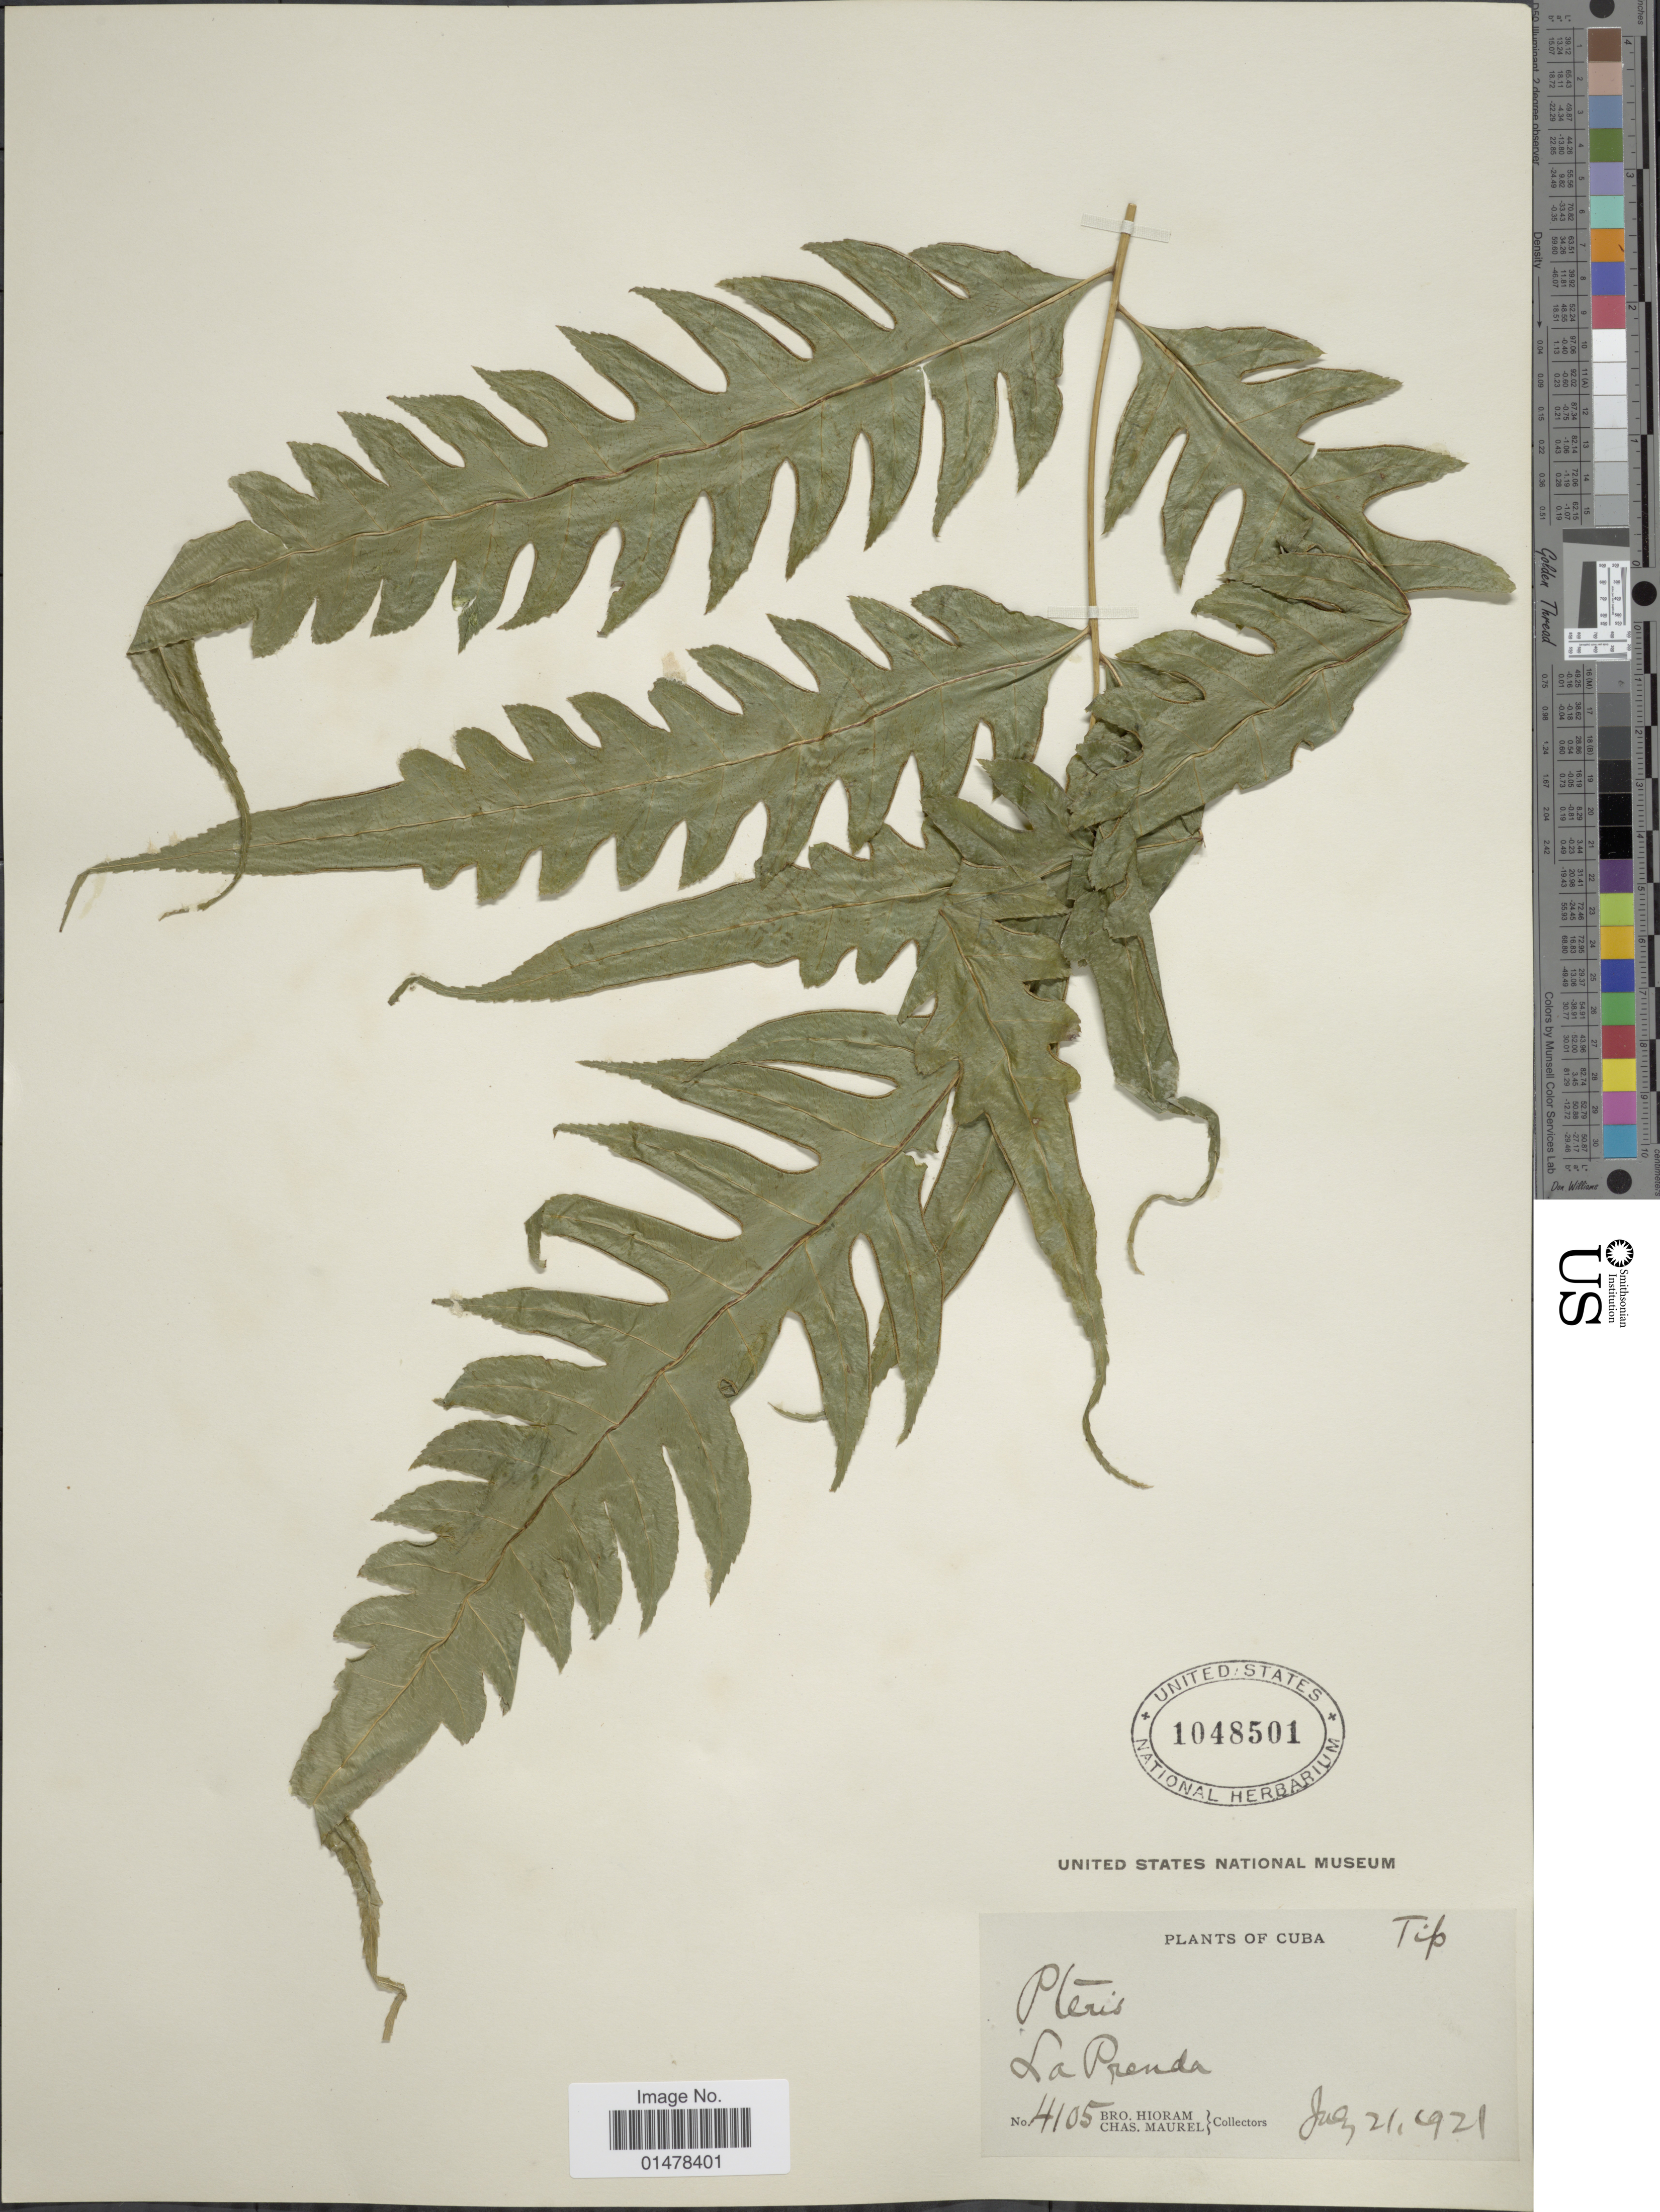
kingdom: Plantae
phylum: Tracheophyta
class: Polypodiopsida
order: Polypodiales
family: Pteridaceae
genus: Pteris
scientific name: Pteris altissima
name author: Poir.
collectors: Bro. Hioram & C. Maurel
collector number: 4105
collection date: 1921-07-21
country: Cuba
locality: Plants of Cuba, La Prenda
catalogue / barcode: US 1048501